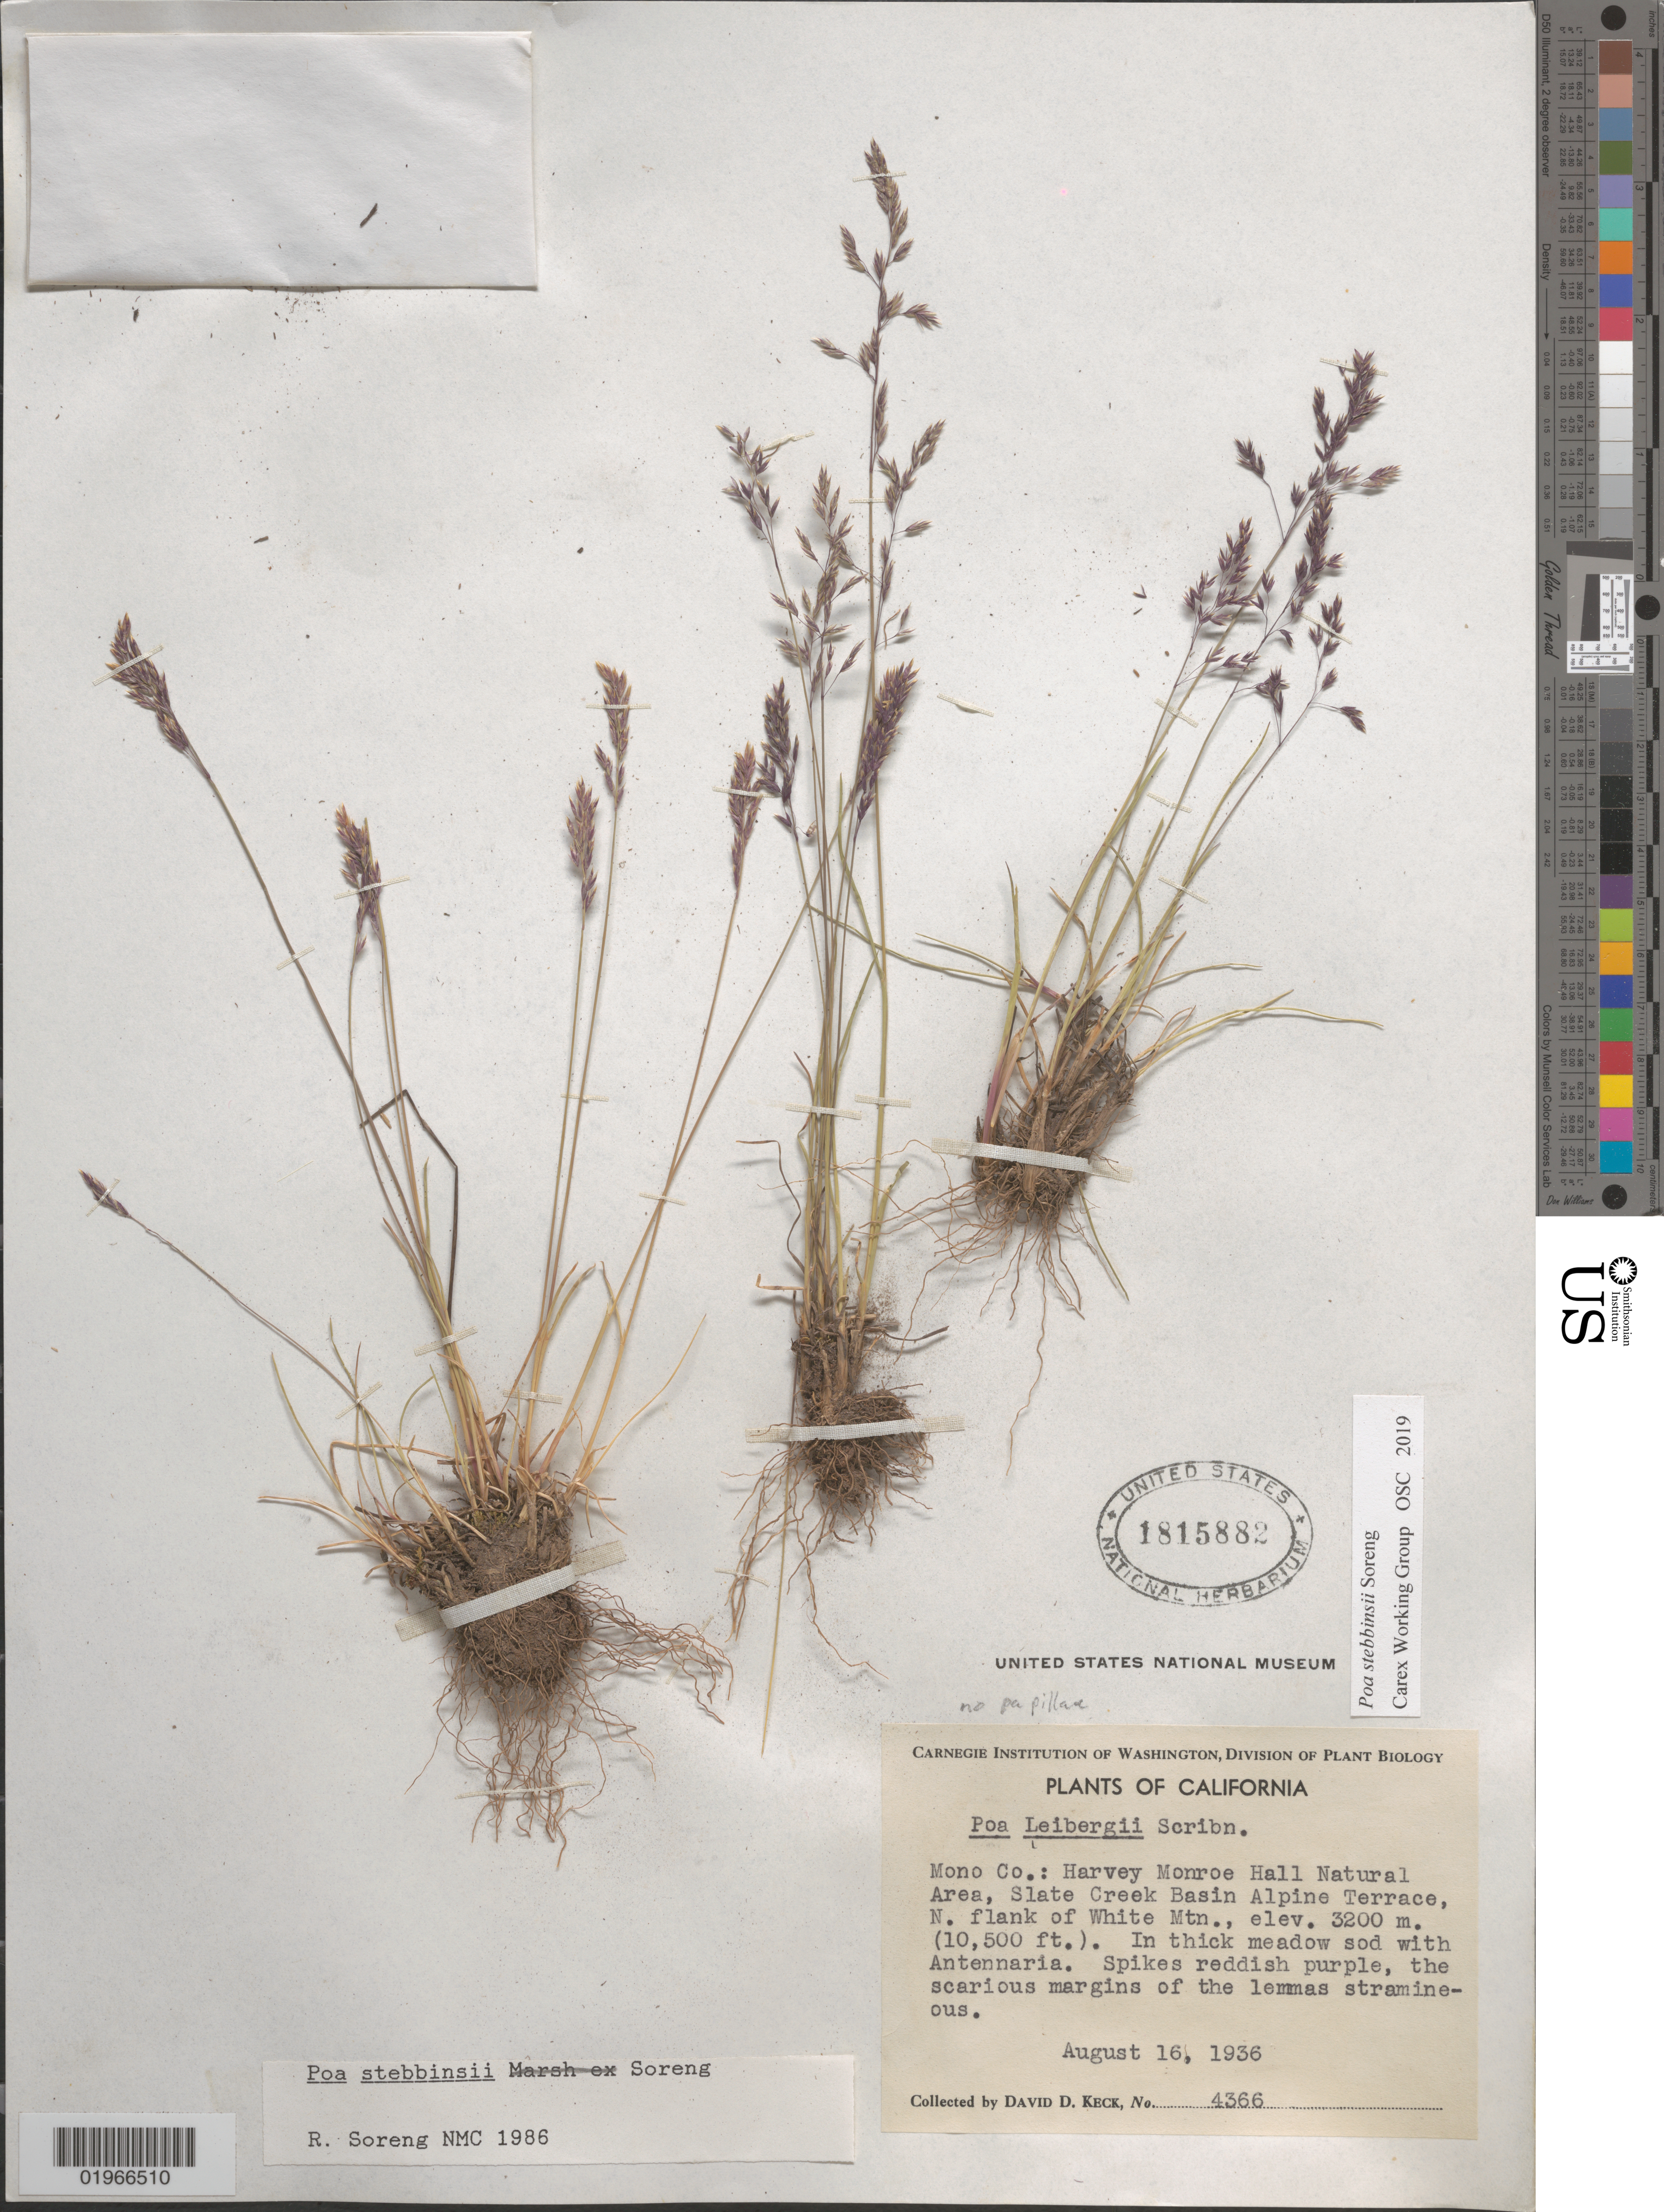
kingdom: Plantae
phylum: Tracheophyta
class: Liliopsida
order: Poales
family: Poaceae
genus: Poa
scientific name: Poa stebbinsii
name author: Soreng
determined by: Soreng, Robert J., Research Associate (BOT), Smithsonian Institution - National Museum of Natural History (UNITED STATES)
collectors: D. D. Keck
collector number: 4366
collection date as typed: August 16, 1936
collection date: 1936-08-16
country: United States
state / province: California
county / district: Mono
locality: Harvey Monroe Hall Natural Area, Slate Creek Basin Alpine Terrace, N. flank of White Mtn.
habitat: In thick meadow sod.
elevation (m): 3200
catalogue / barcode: US 1815882